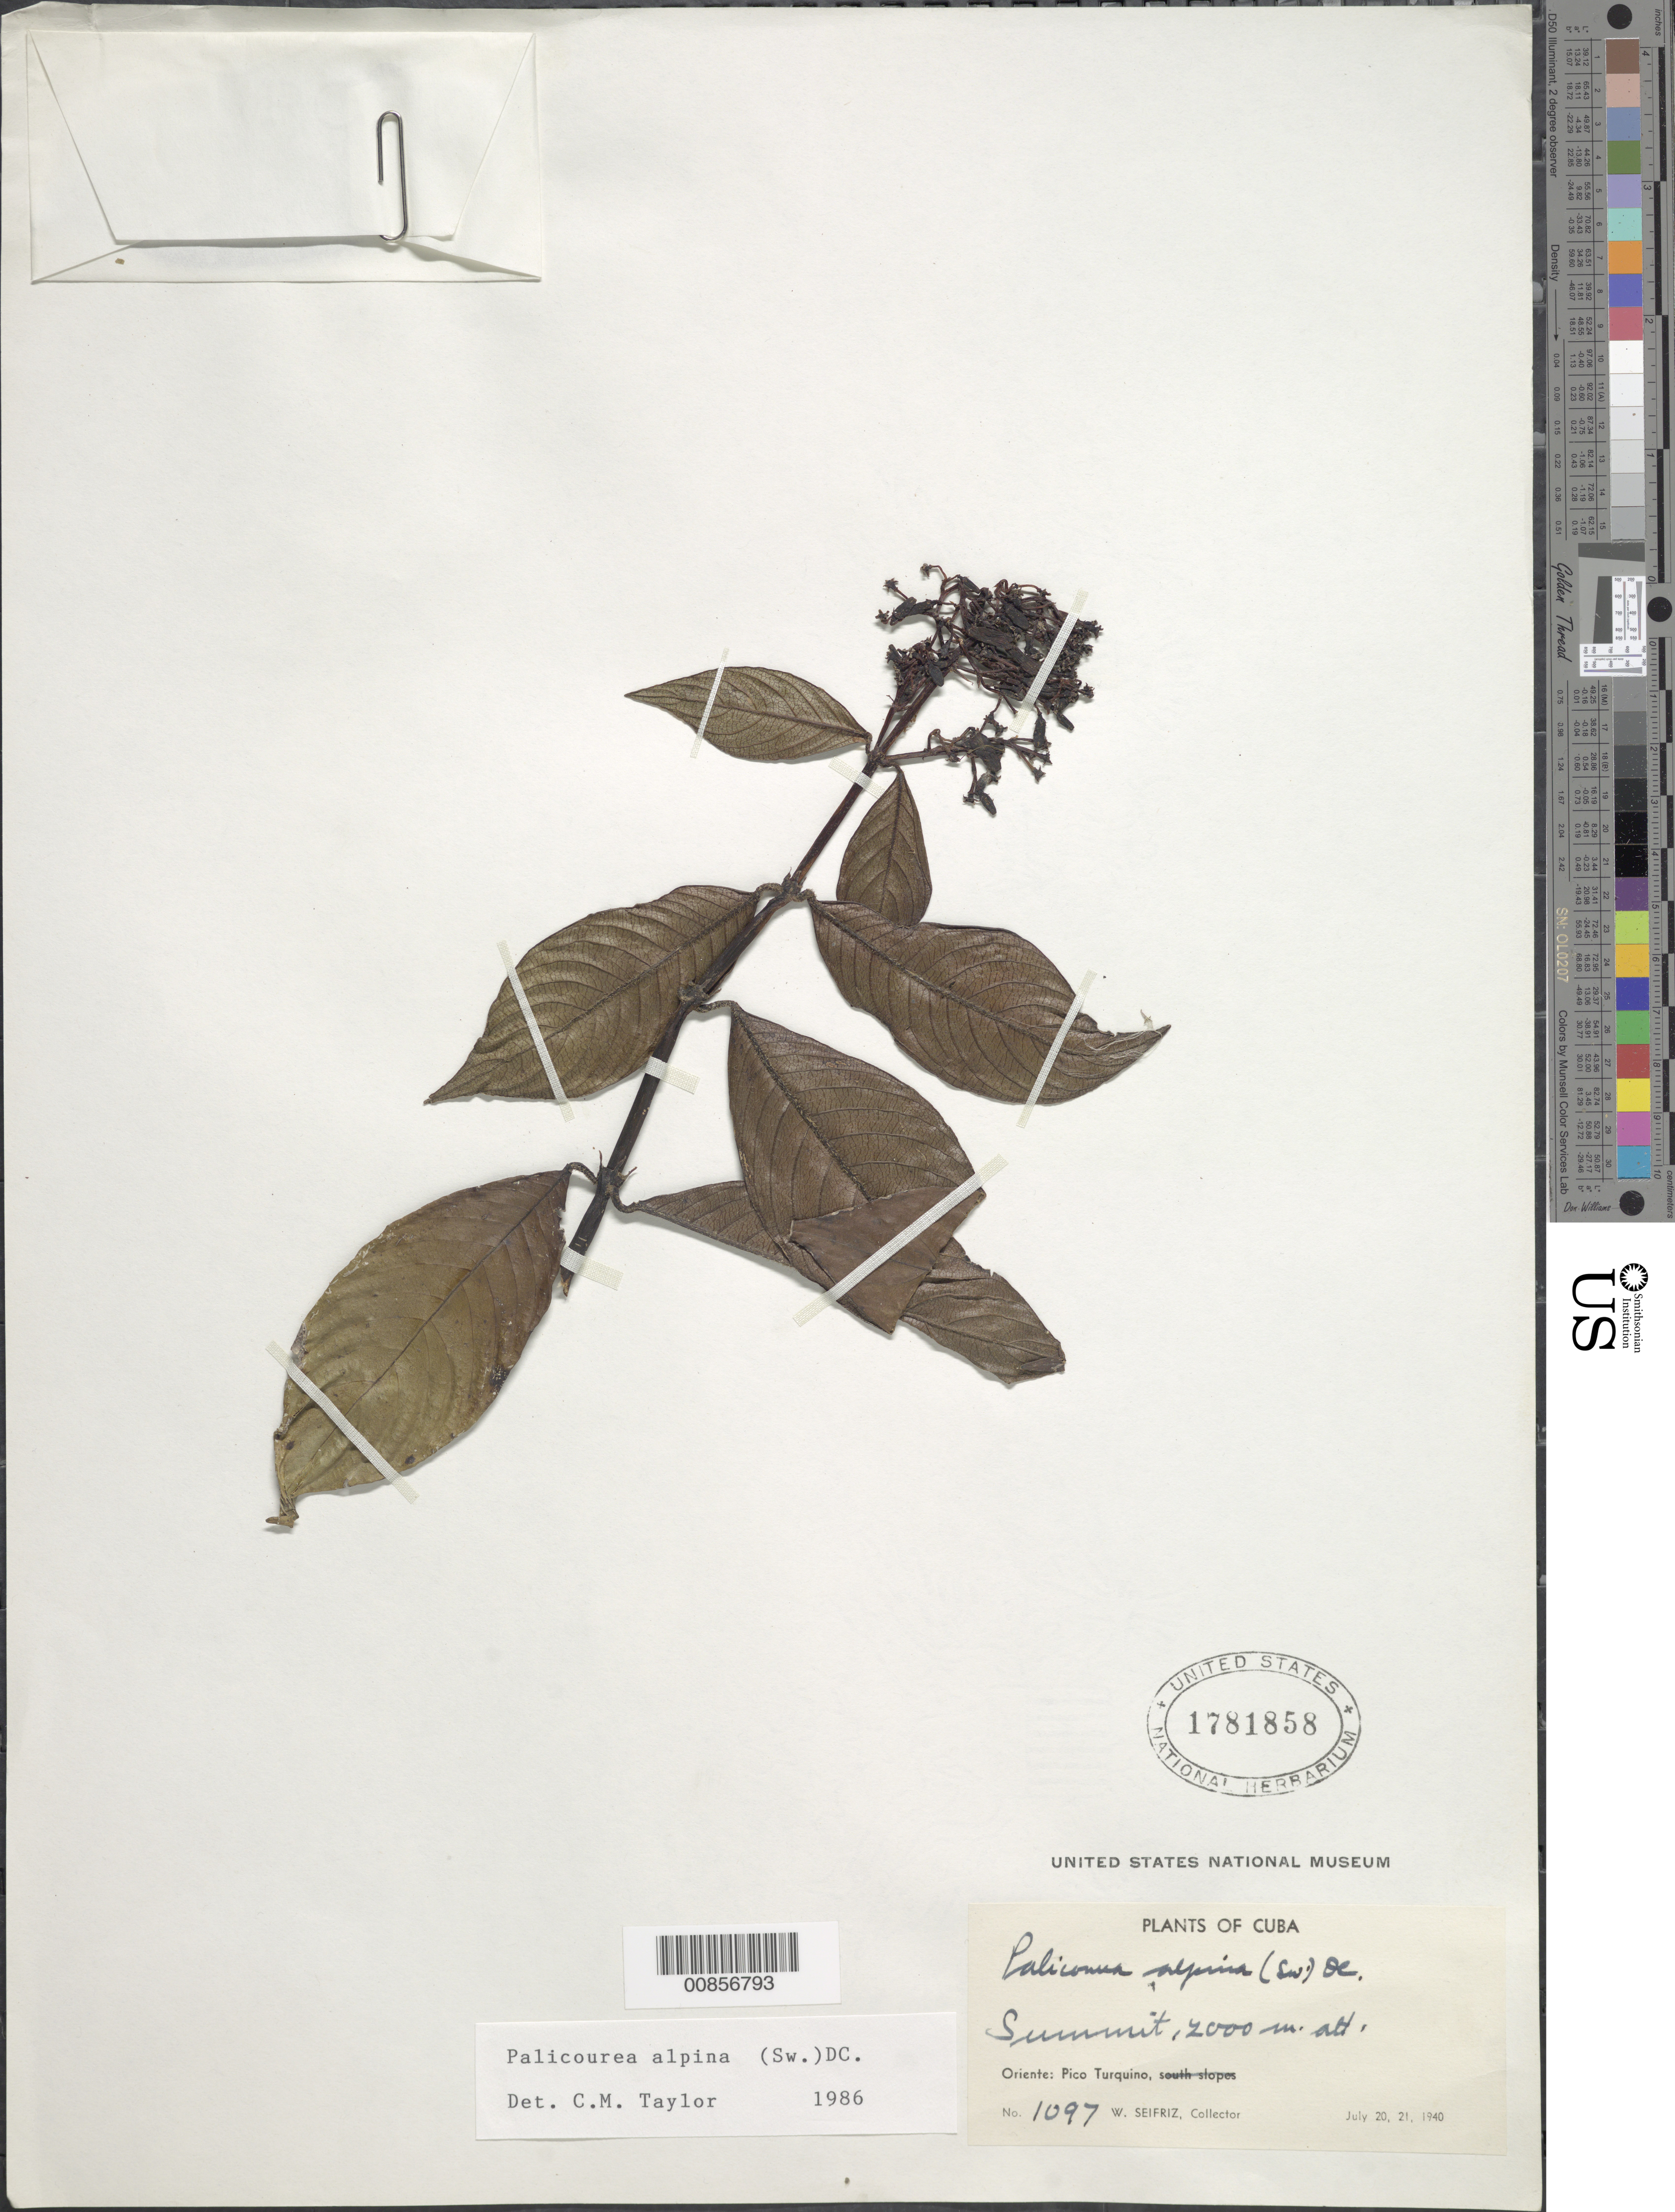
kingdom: Plantae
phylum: Tracheophyta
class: Magnoliopsida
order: Gentianales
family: Rubiaceae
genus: Palicourea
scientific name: Palicourea alpina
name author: (Sw.) DC.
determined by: Taylor, Charlotte M.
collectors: W. Seifriz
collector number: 1097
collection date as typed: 20 Jul 1940 to 21 Jul 1940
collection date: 1940-07-20/1940-07-21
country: Cuba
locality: Summit of Pico Turquino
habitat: Montane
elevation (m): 2000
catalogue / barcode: US 1781858